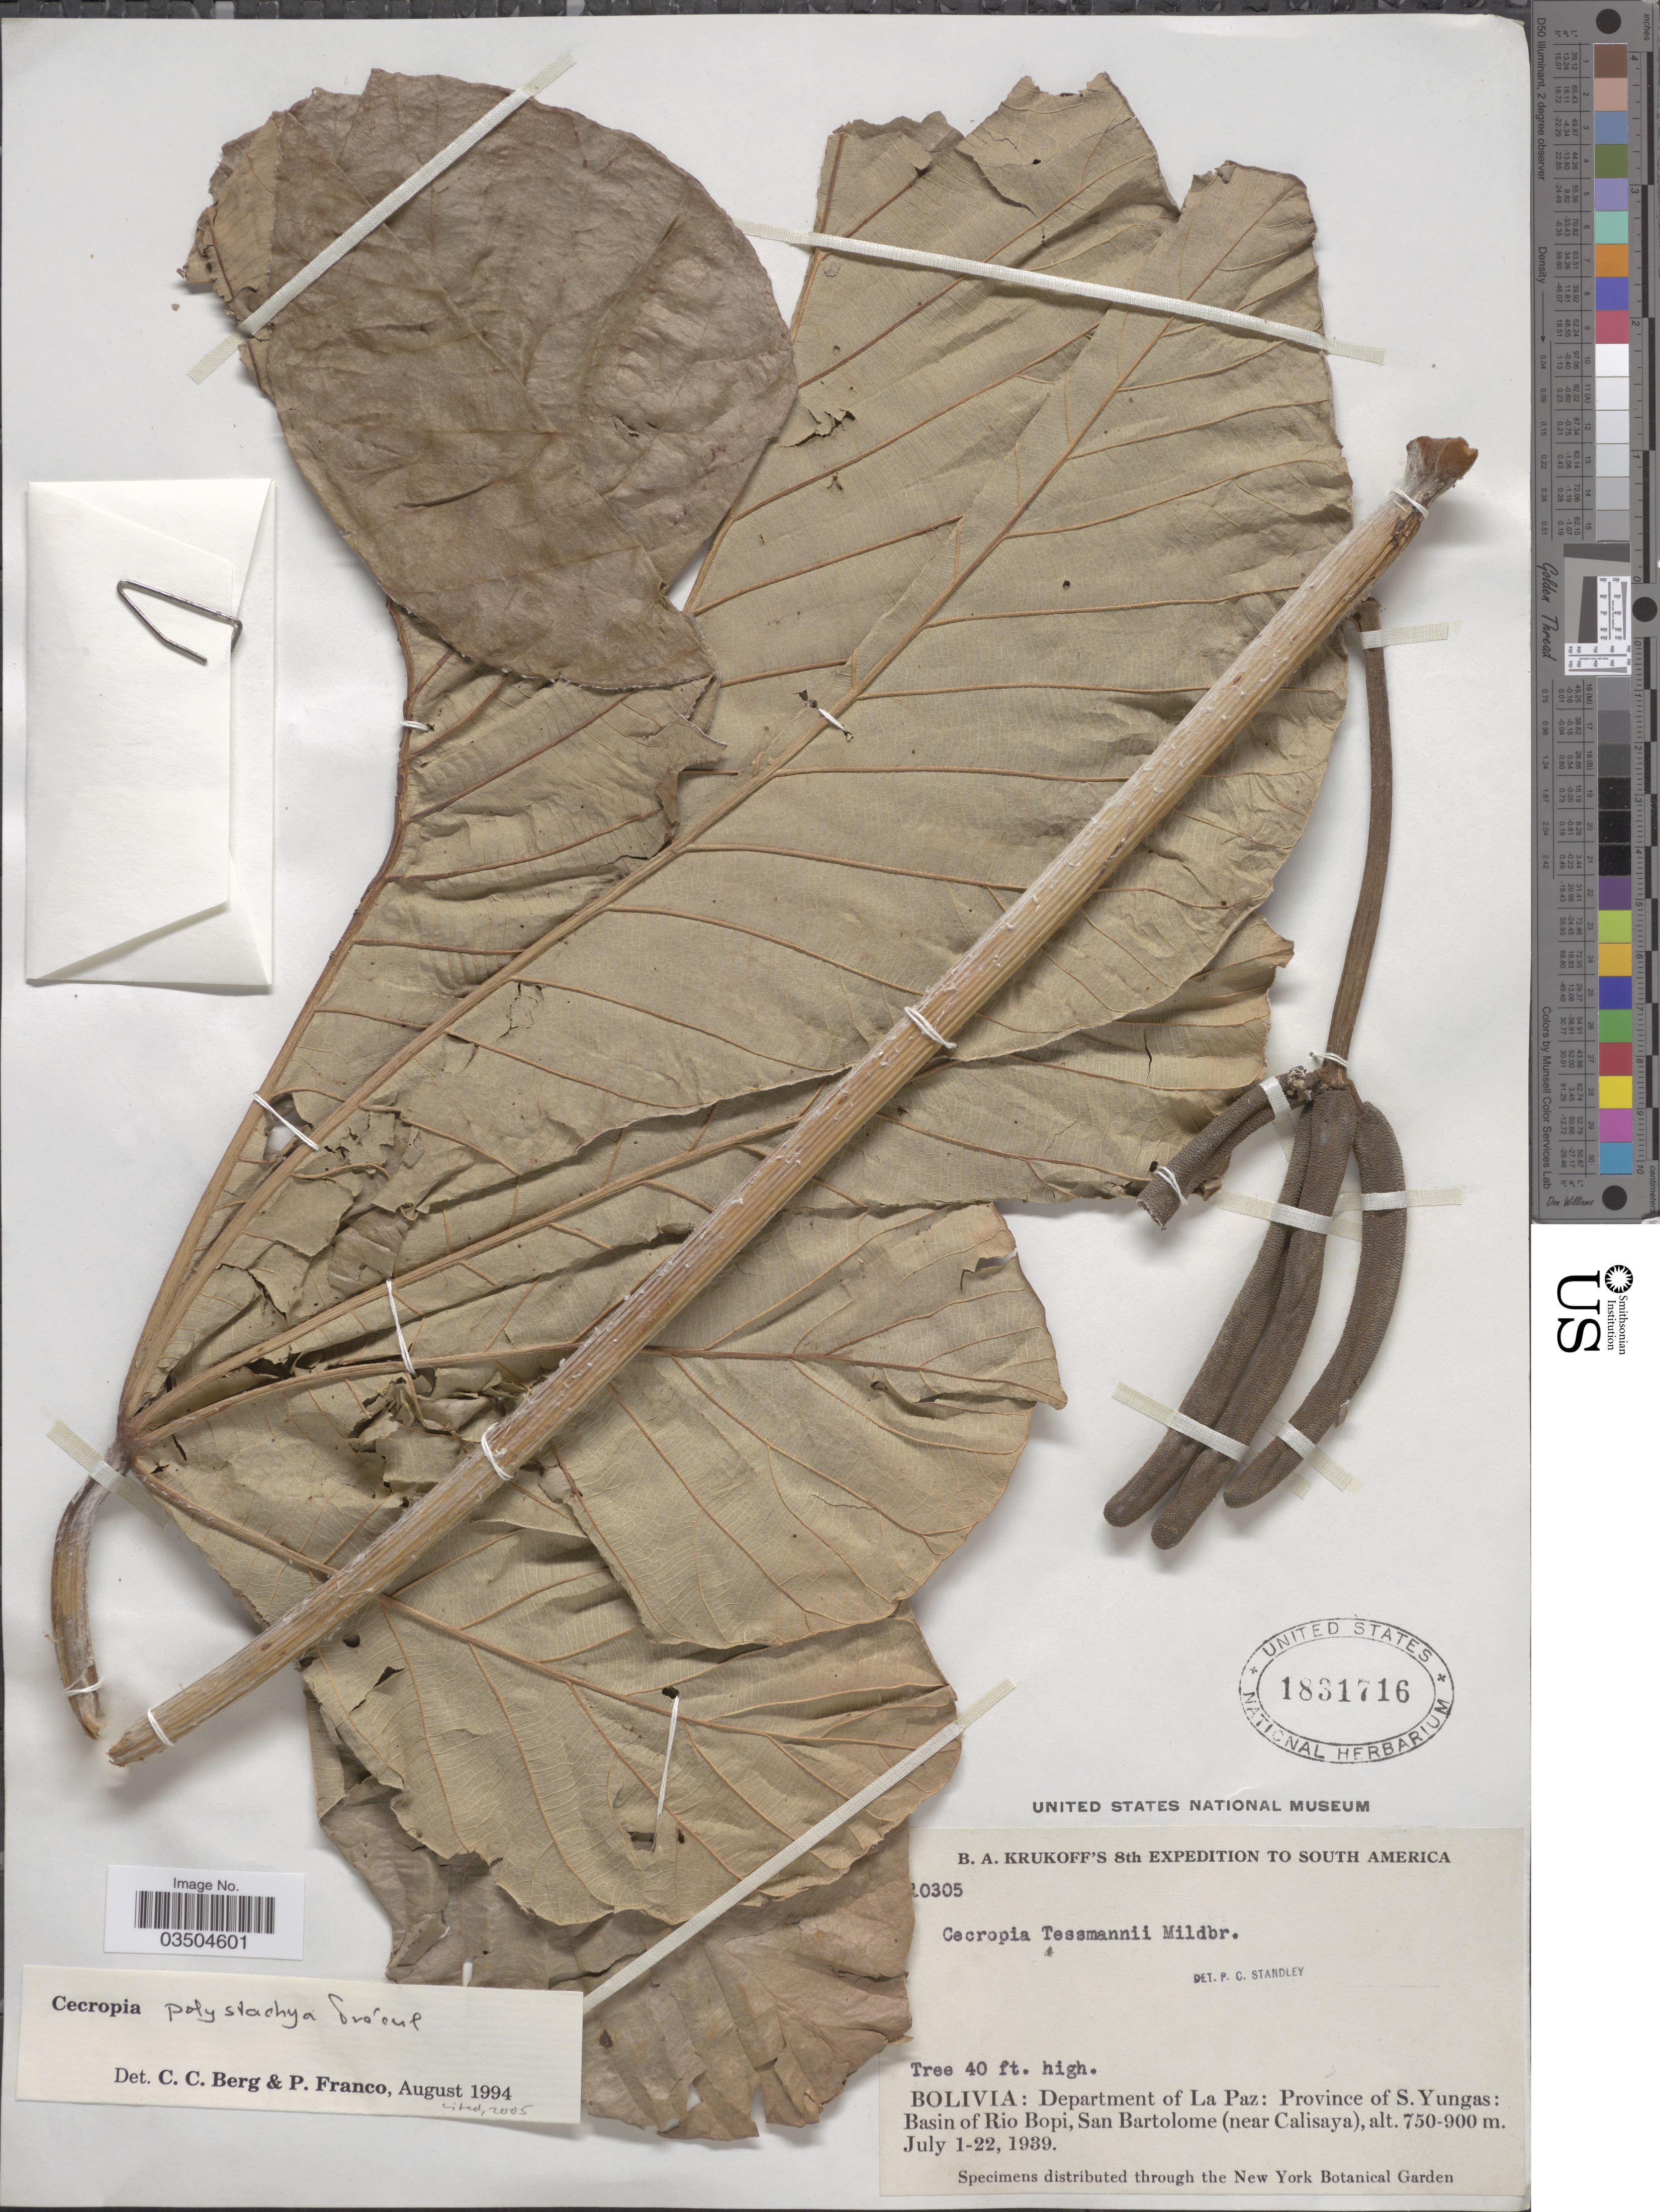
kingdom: Plantae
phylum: Tracheophyta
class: Magnoliopsida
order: Rosales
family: Urticaceae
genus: Cecropia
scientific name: Cecropia polystachya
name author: Trécul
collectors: B. A. Krukoff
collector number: !0305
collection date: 1939-07-01/1939-07-22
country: Bolivia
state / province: La Paz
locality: Department of La Paz: Province of S. Yungas: Basin of Rio Bopi, San Bartolome ( near Calisaya).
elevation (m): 750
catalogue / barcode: US 1831716